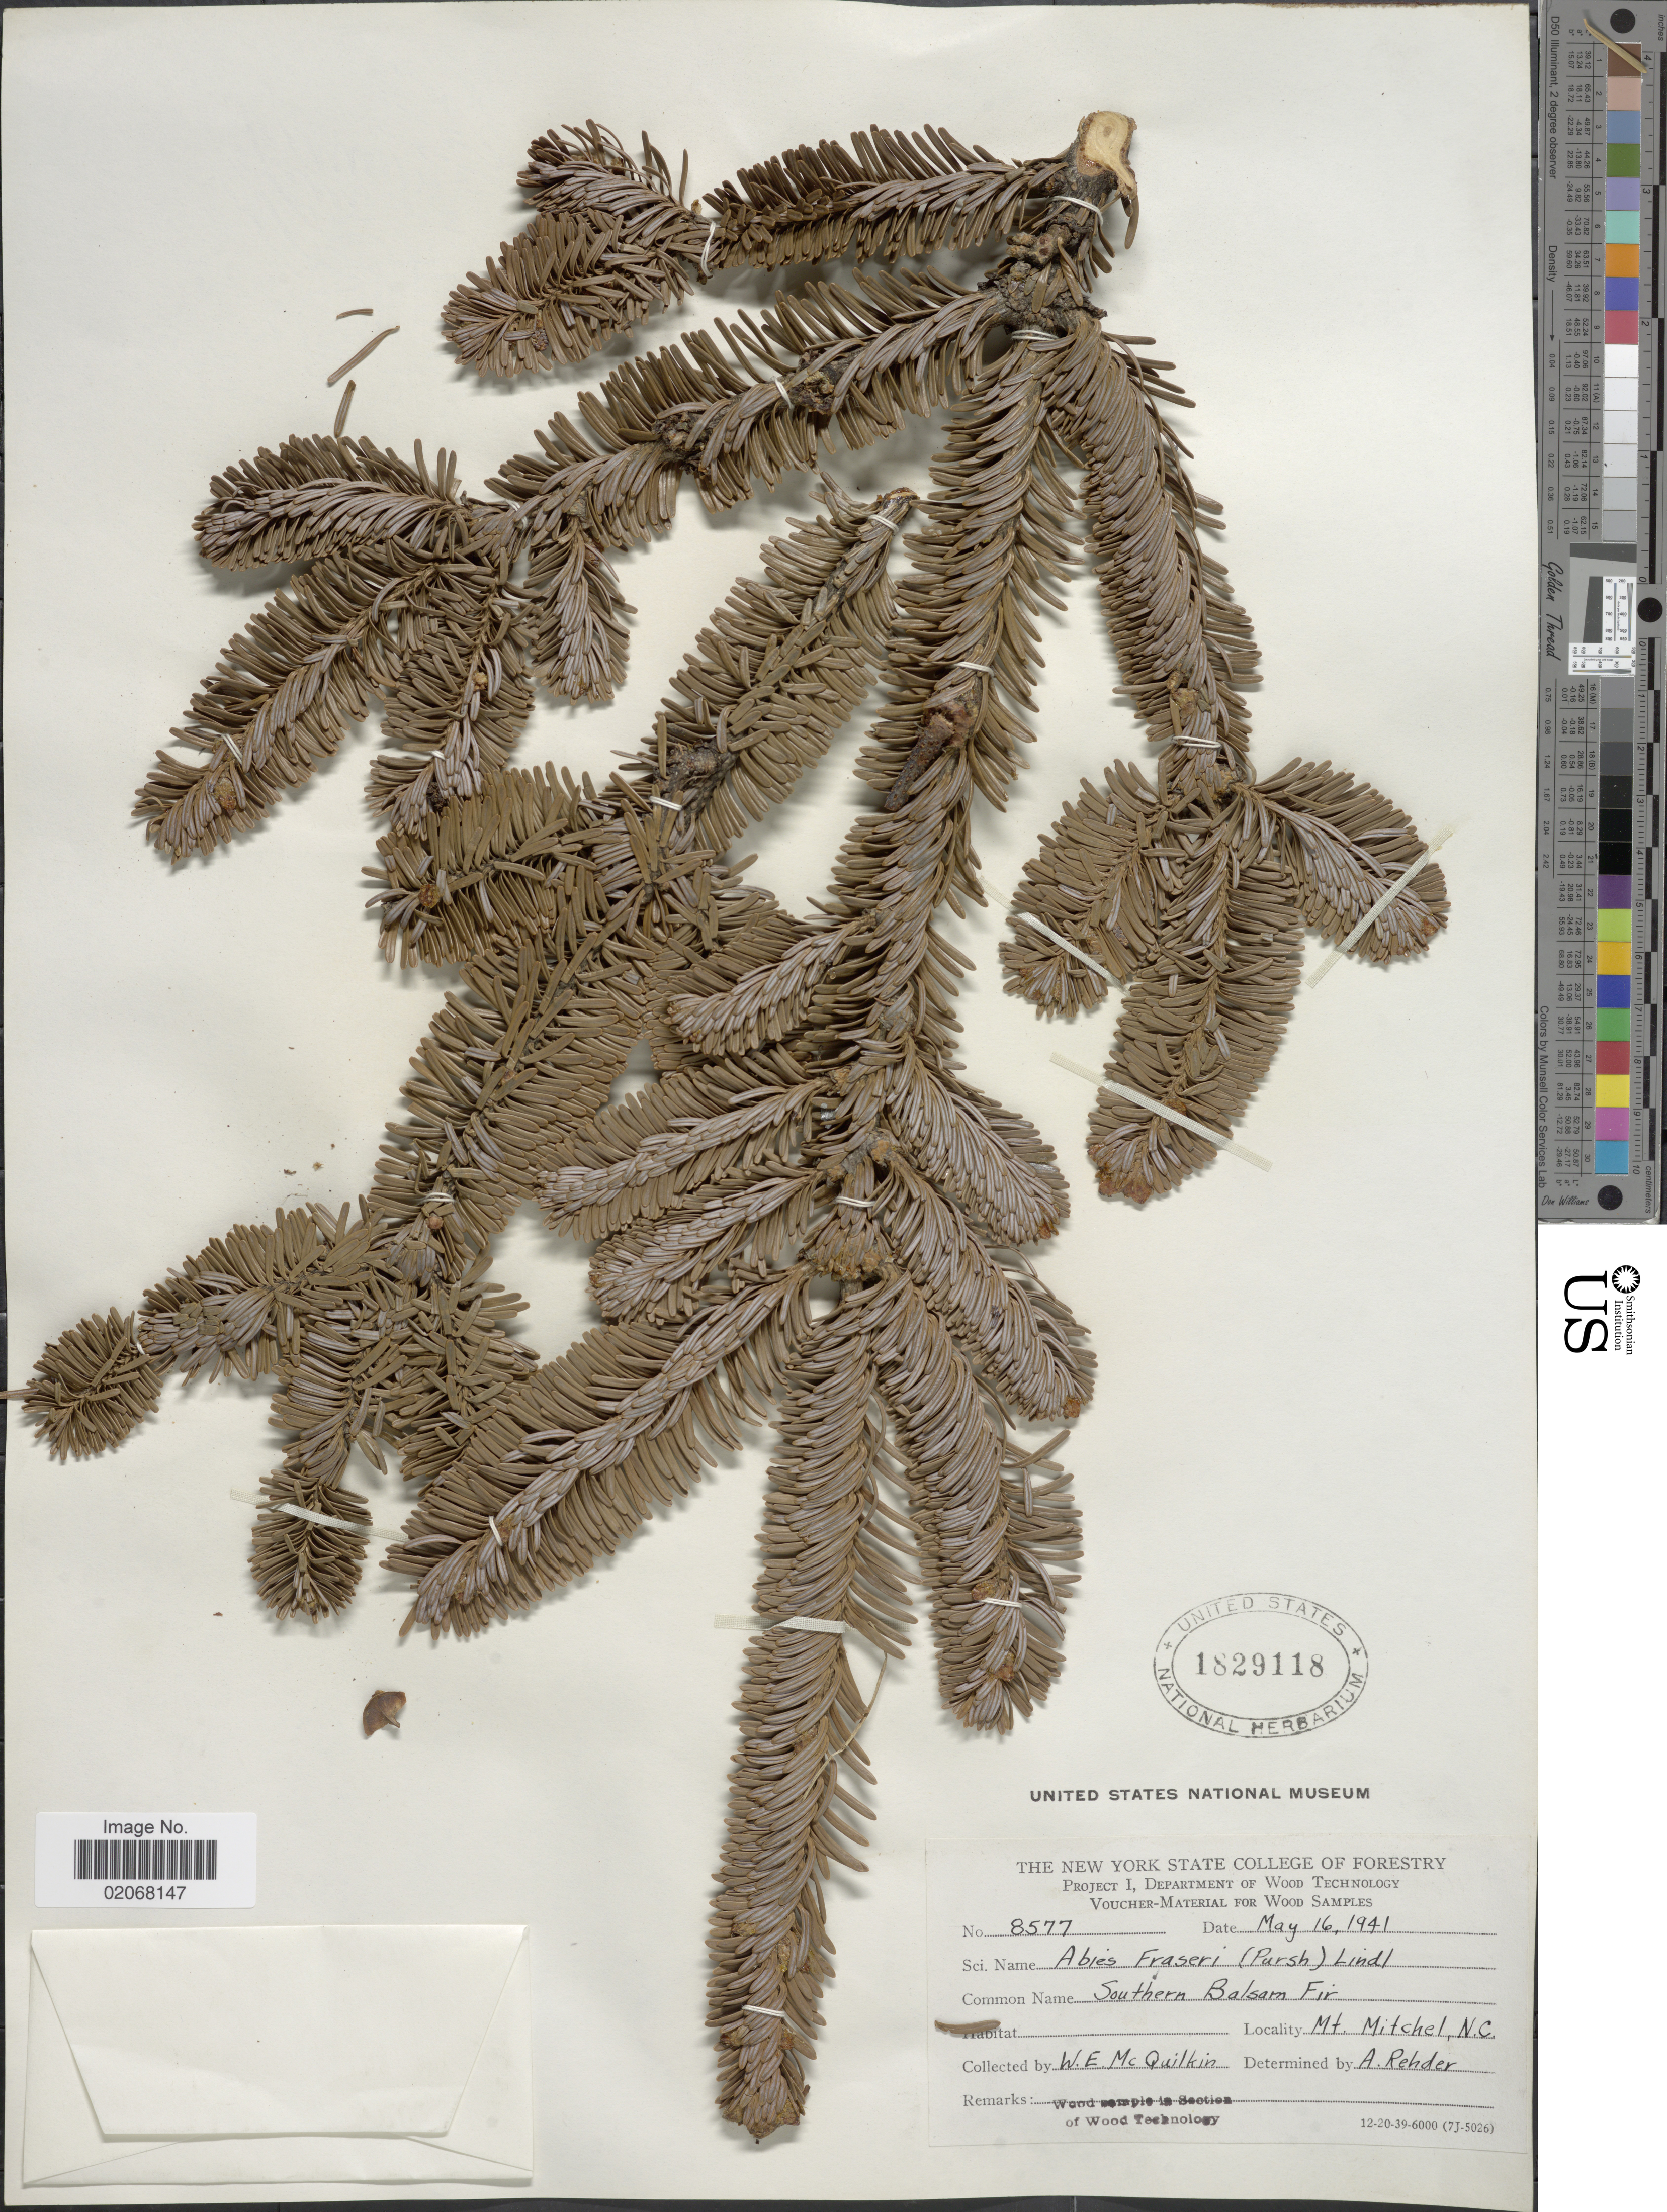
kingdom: Plantae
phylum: Tracheophyta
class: Pinopsida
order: Pinales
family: Pinaceae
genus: Abies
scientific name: Abies fraseri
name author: (Pursh) Poir.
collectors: W. McQuilkin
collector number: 8577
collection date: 1941-05-16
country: United States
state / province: North Carolina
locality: Mt. Mitchel, N.C.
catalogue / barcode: US 1829118